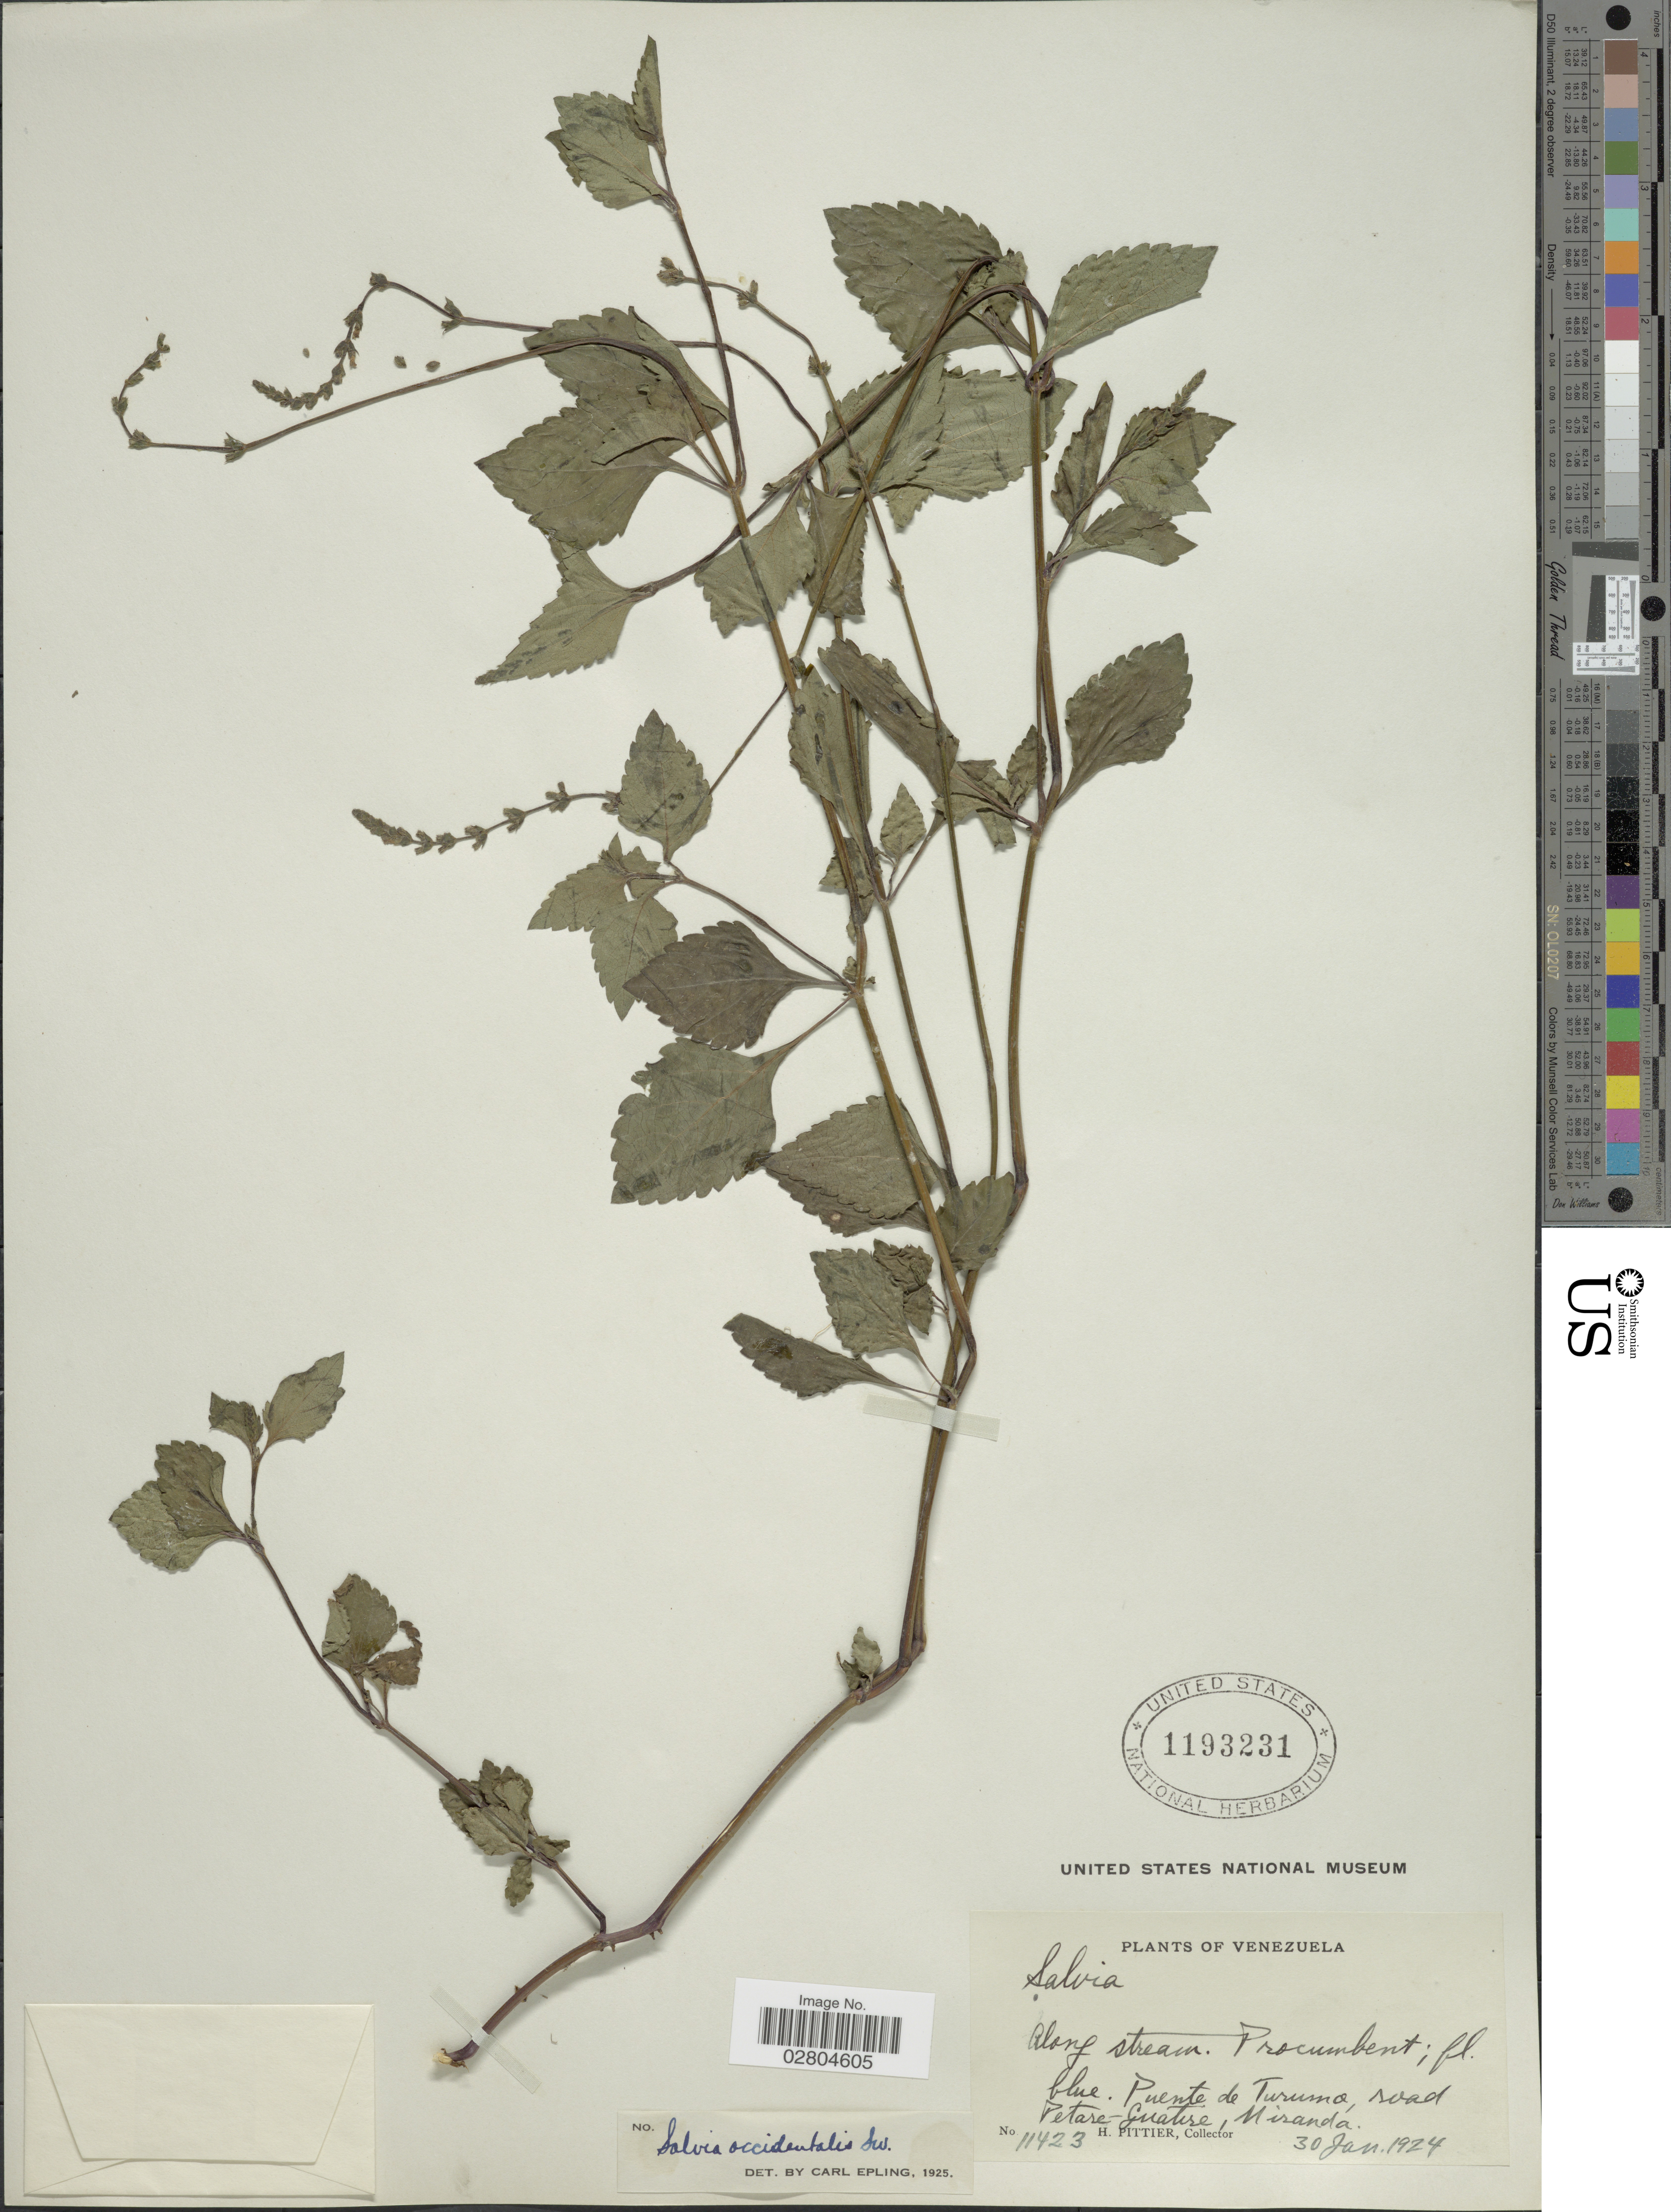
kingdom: Plantae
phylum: Tracheophyta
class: Magnoliopsida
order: Lamiales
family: Lamiaceae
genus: Salvia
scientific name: Salvia occidentalis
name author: Sw.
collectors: H. F. Pittier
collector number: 11423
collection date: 1924-01-30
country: Venezuela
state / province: Miranda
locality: Puente de Turumo, road Petare-Guatire.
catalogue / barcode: US 1193231